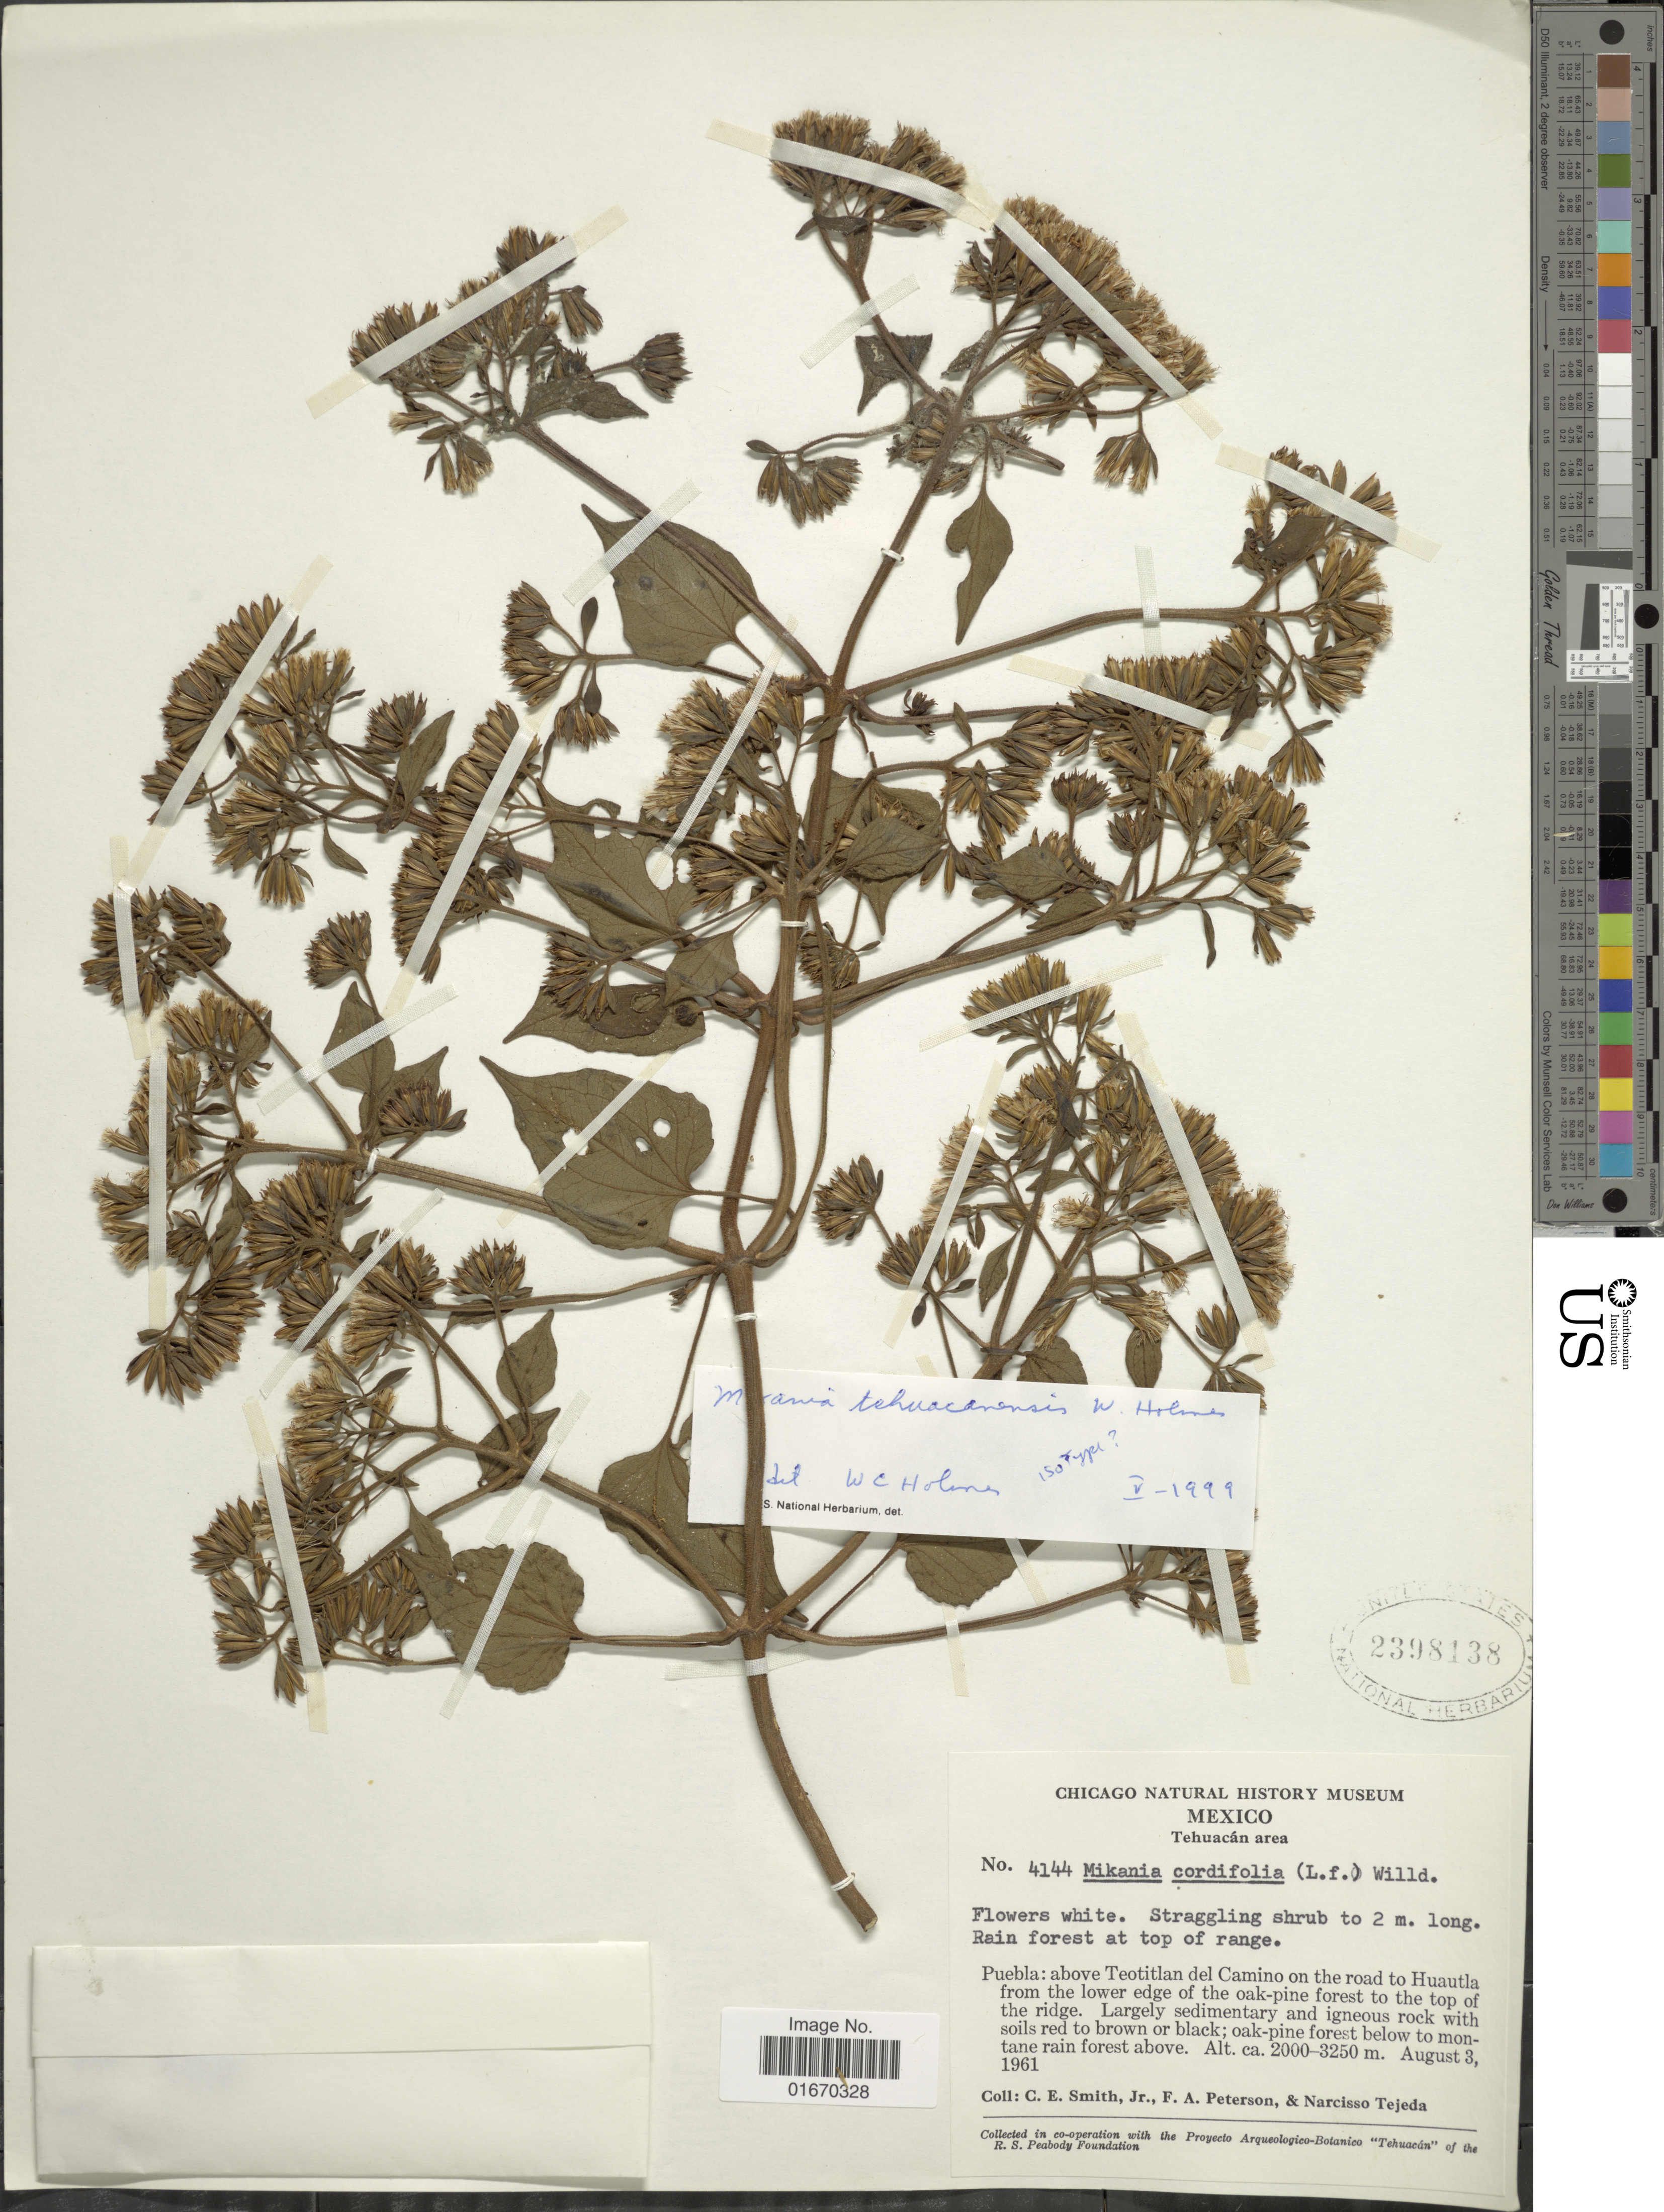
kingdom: Plantae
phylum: Tracheophyta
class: Magnoliopsida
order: Asterales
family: Asteraceae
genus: Mikania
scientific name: Mikania cordifolia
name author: Kunth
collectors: C. E. Smith Jr., F. A. Peterson & N. Tejeda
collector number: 4144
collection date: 1961-08-03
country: Mexico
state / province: Puebla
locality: Tehuacan area, above Teotitlan del Camino on the road to Huautla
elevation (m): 2000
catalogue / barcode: US 2398138